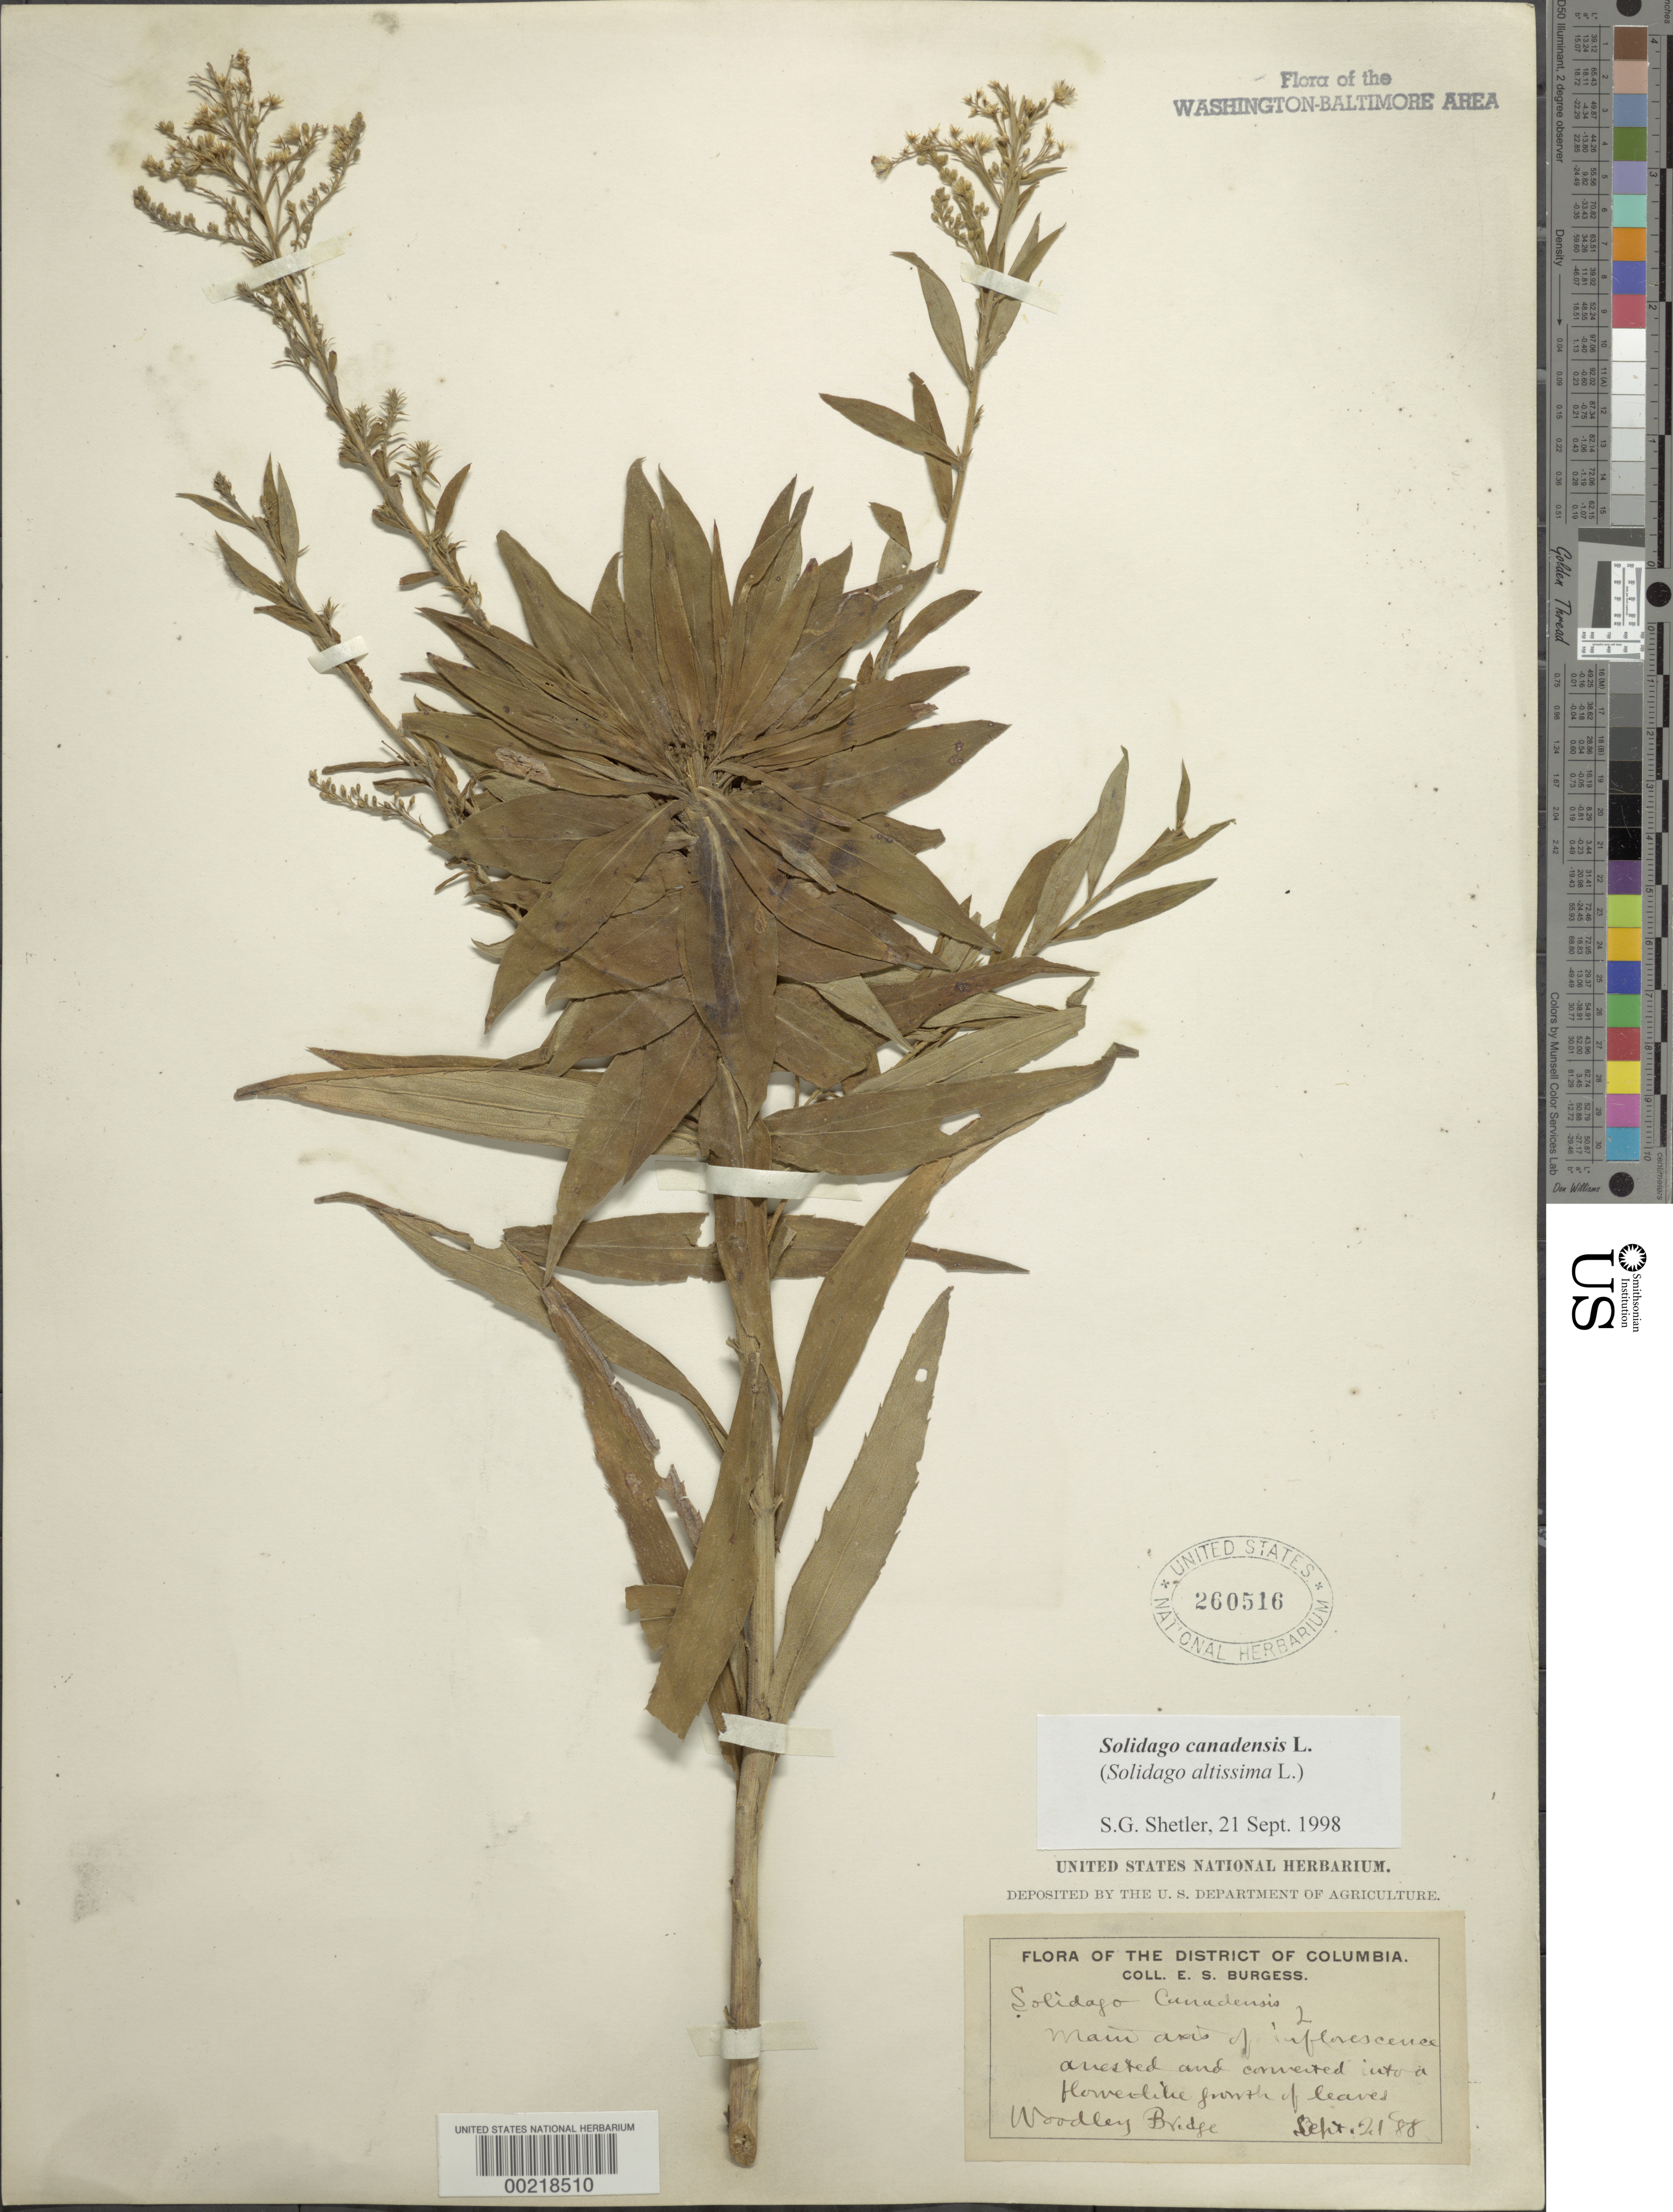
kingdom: Plantae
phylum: Tracheophyta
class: Magnoliopsida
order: Asterales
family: Asteraceae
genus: Solidago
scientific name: Solidago canadensis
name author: L.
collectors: E. Burgess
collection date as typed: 21 Sep 1888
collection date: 1888-09-21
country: United States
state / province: District of Columbia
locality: Woodley Bridge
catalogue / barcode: US 260516